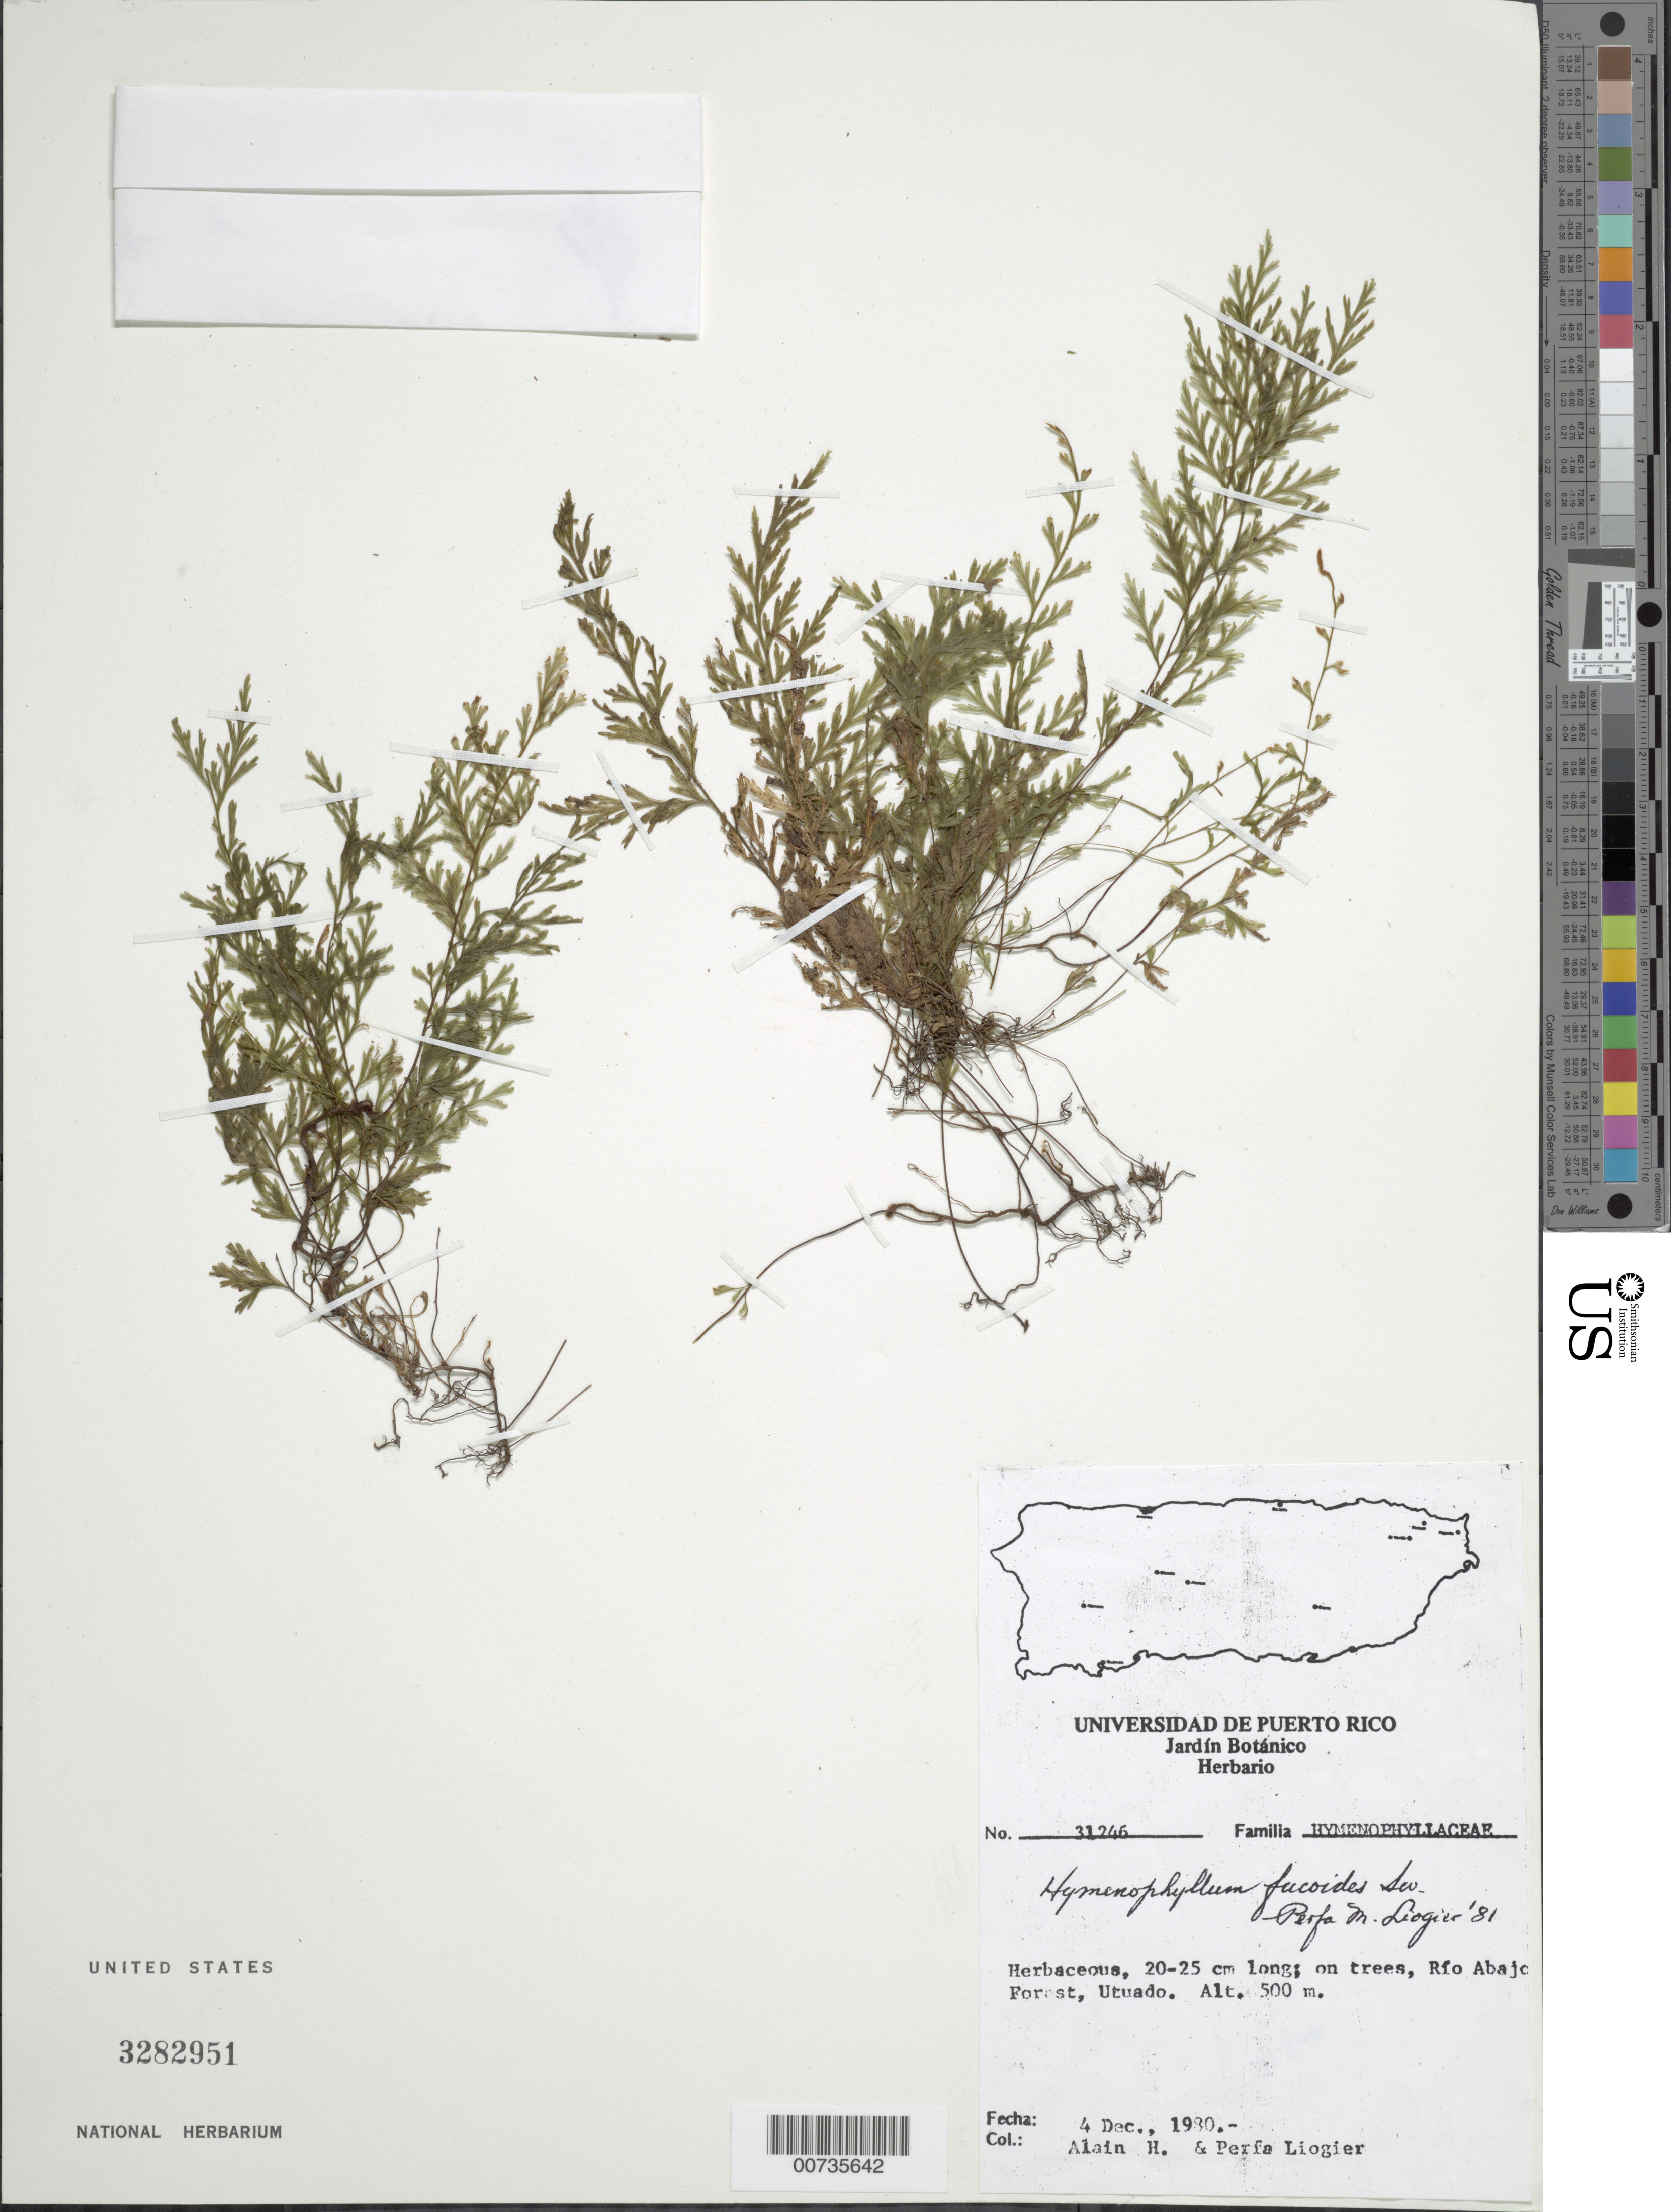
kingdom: Plantae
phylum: Tracheophyta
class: Polypodiopsida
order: Hymenophyllales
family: Hymenophyllaceae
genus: Hymenophyllum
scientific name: Hymenophyllum fucoides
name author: (Sw.) Sw.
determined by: Liogier, M. P. M.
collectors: A. H. Liogier & M. P. Liogier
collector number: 31246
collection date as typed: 04 Dec 1980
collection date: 1980-12-04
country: Puerto Rico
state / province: Utuado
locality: Río Abajo Forest, Utuado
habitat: On trees, in forest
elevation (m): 500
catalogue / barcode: US 3282951